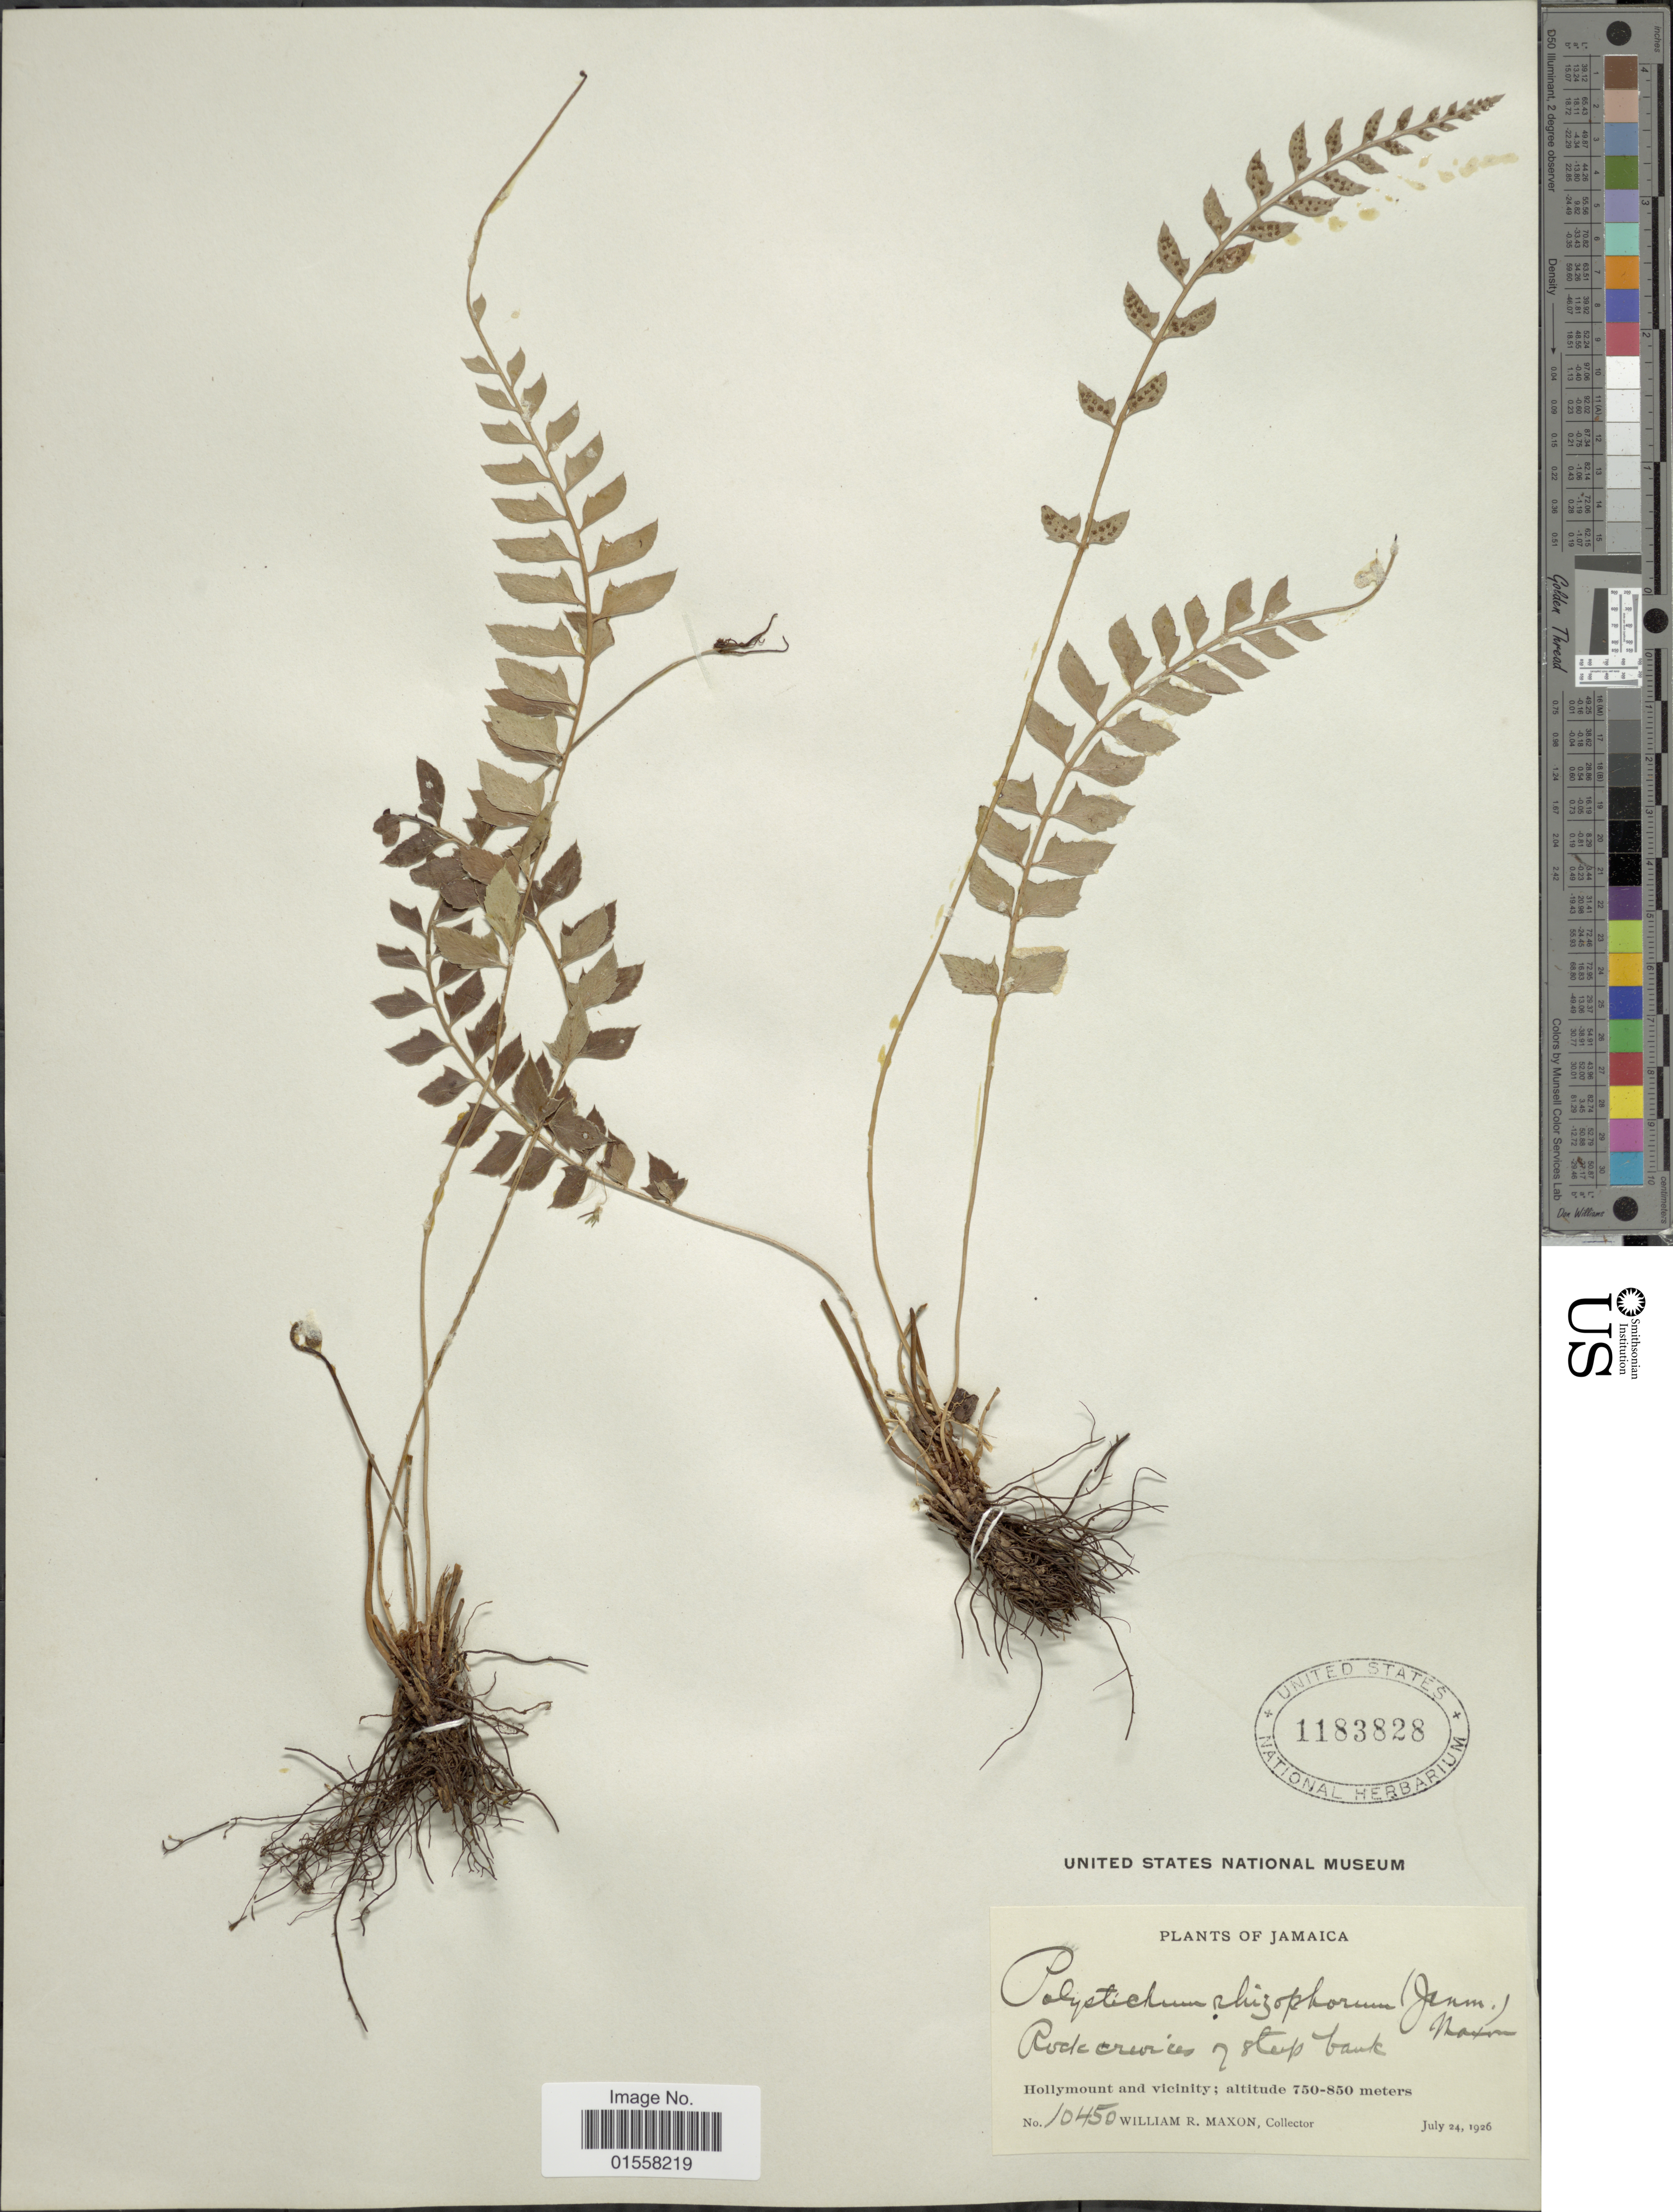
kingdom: Plantae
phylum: Tracheophyta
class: Polypodiopsida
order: Polypodiales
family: Dryopteridaceae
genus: Polystichum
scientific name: Polystichum rhizophorum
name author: (Jenman) Maxon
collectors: W. R. Maxon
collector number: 10450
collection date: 1926-07-24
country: Jamaica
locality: Jamaica. Hollymount, and vicinity.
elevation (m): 750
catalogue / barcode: US 1183828